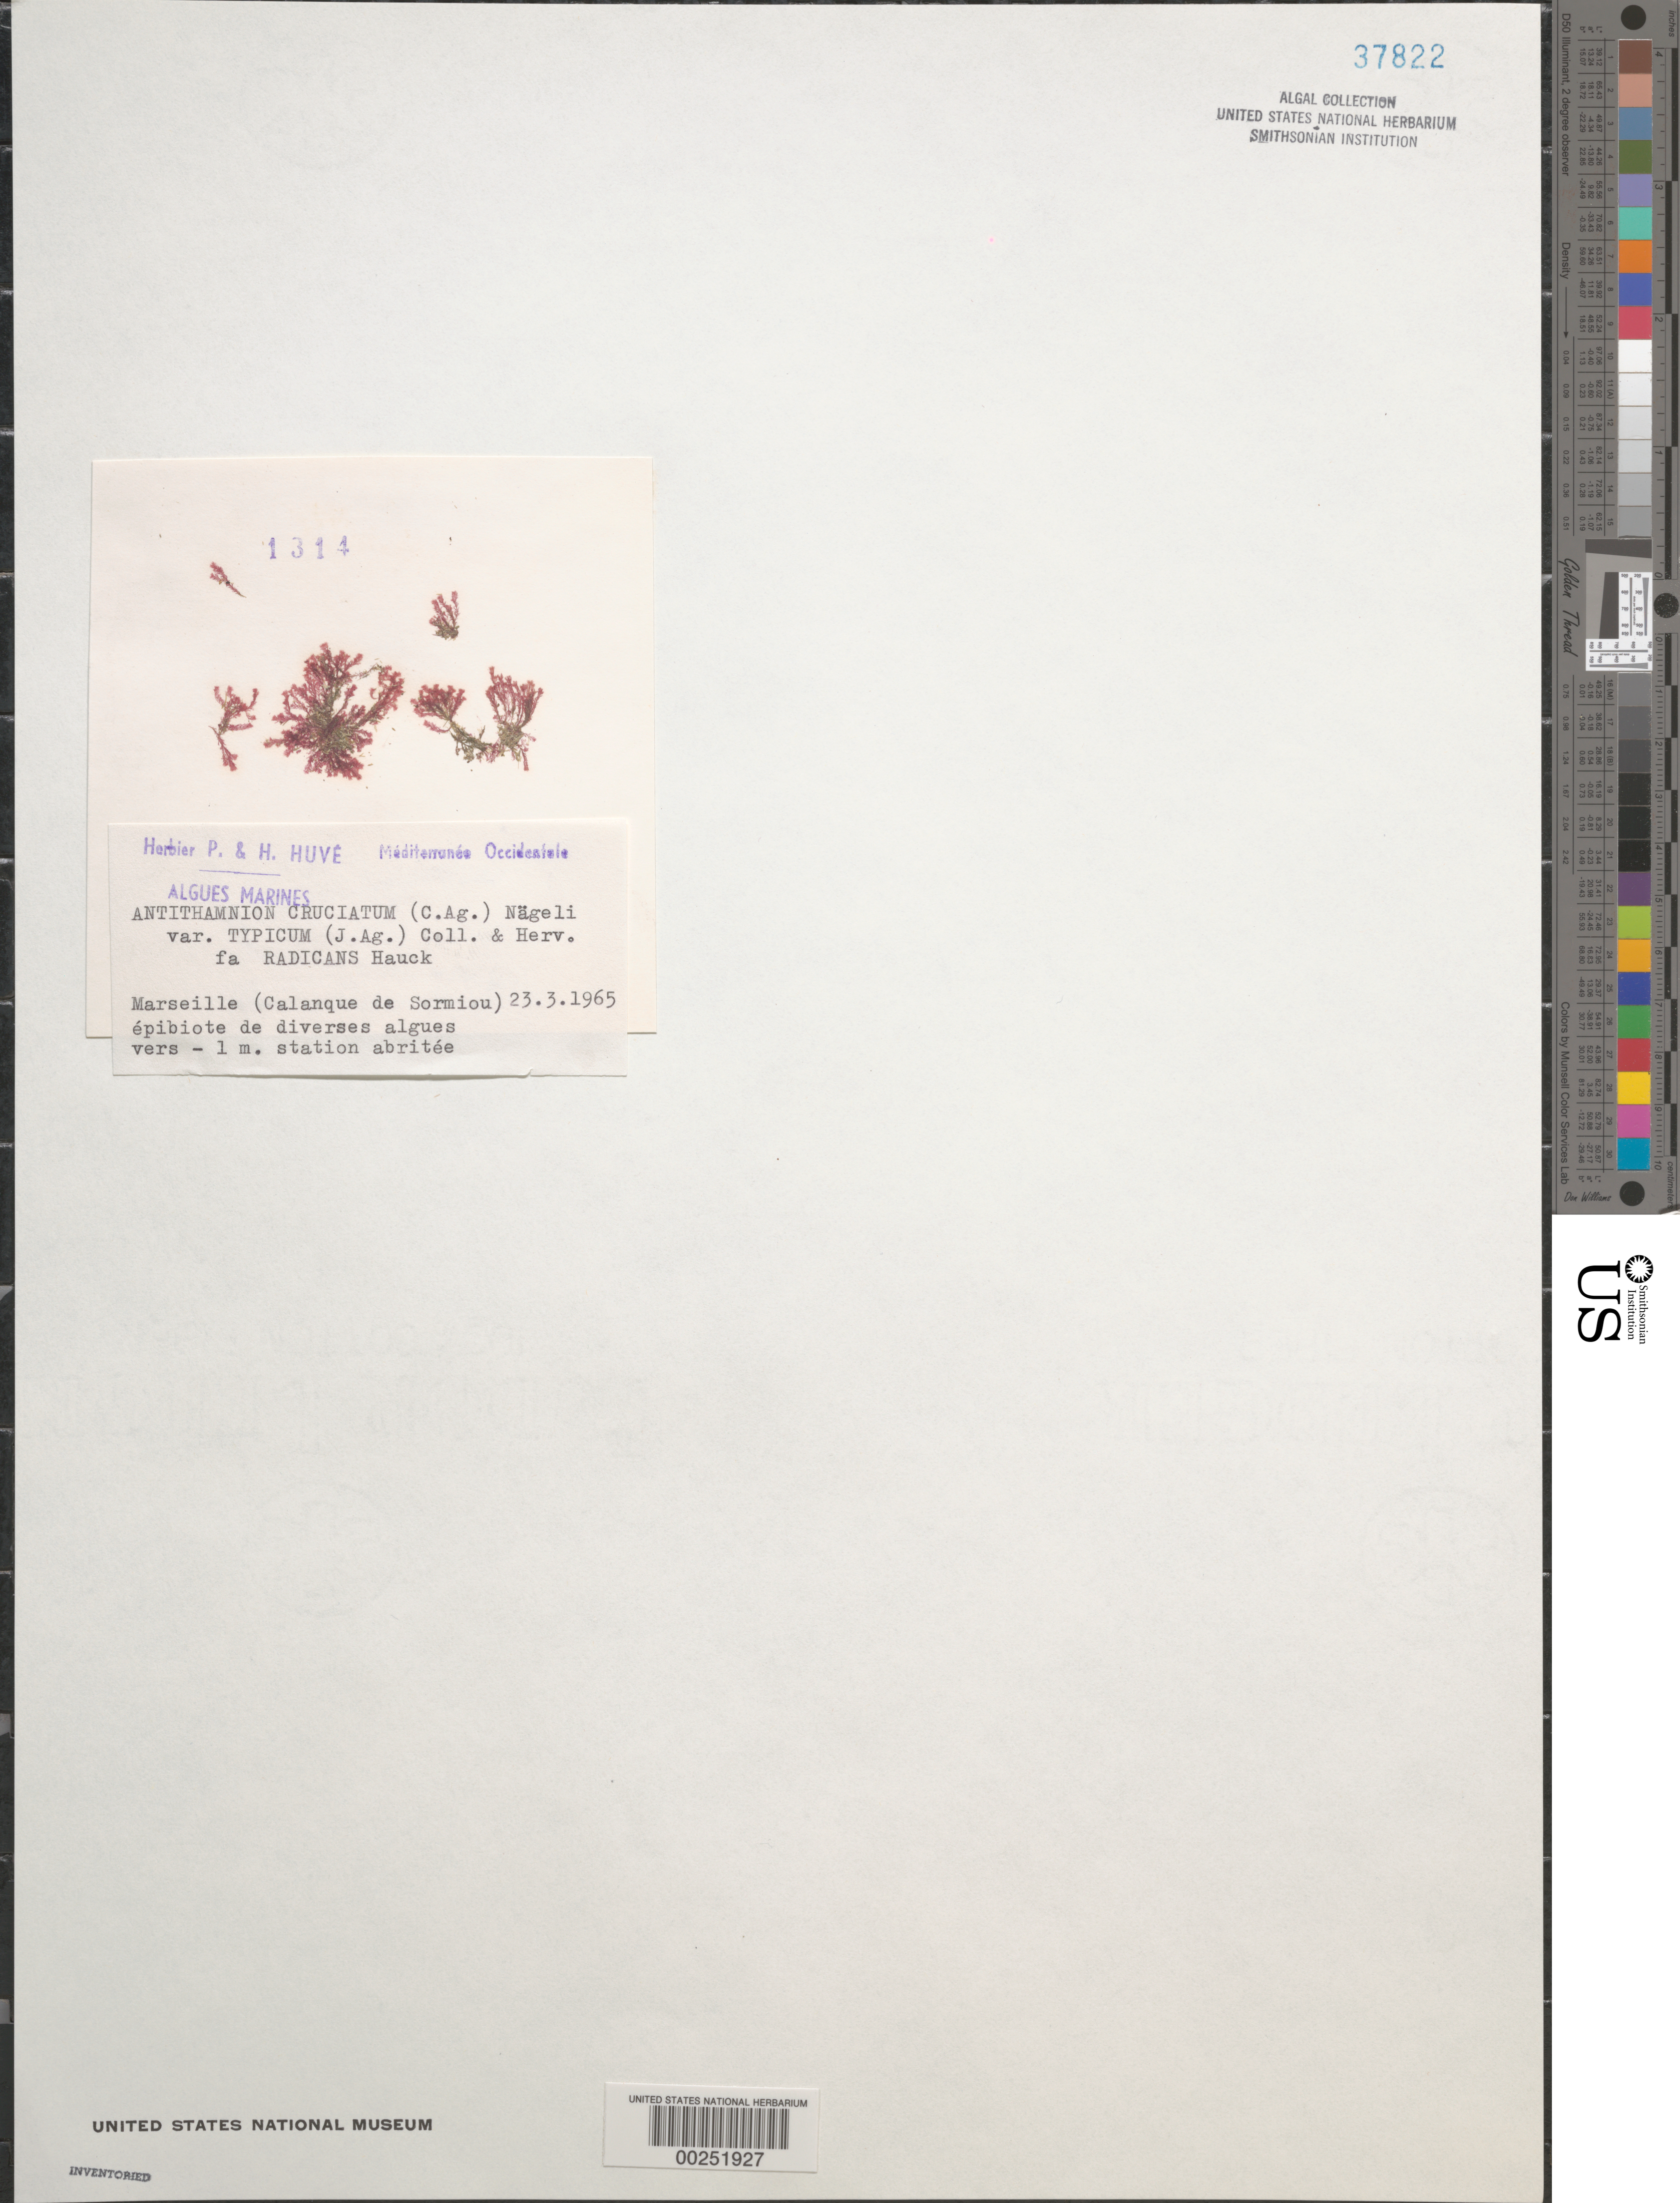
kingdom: Plantae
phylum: Rhodophyta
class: Florideophyceae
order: Ceramiales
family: Ceramiaceae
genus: Antithamnion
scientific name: Antithamnion cruciatum var. typicum forma radicans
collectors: P. Huve & H. Huve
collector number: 1314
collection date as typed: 23 Mar 1965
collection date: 1965-03-23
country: France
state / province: Provence-Alpes-Côte d'Azur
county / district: Bouches-du-Rhône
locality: Marseille, Calanque de Sormiou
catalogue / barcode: US 37822